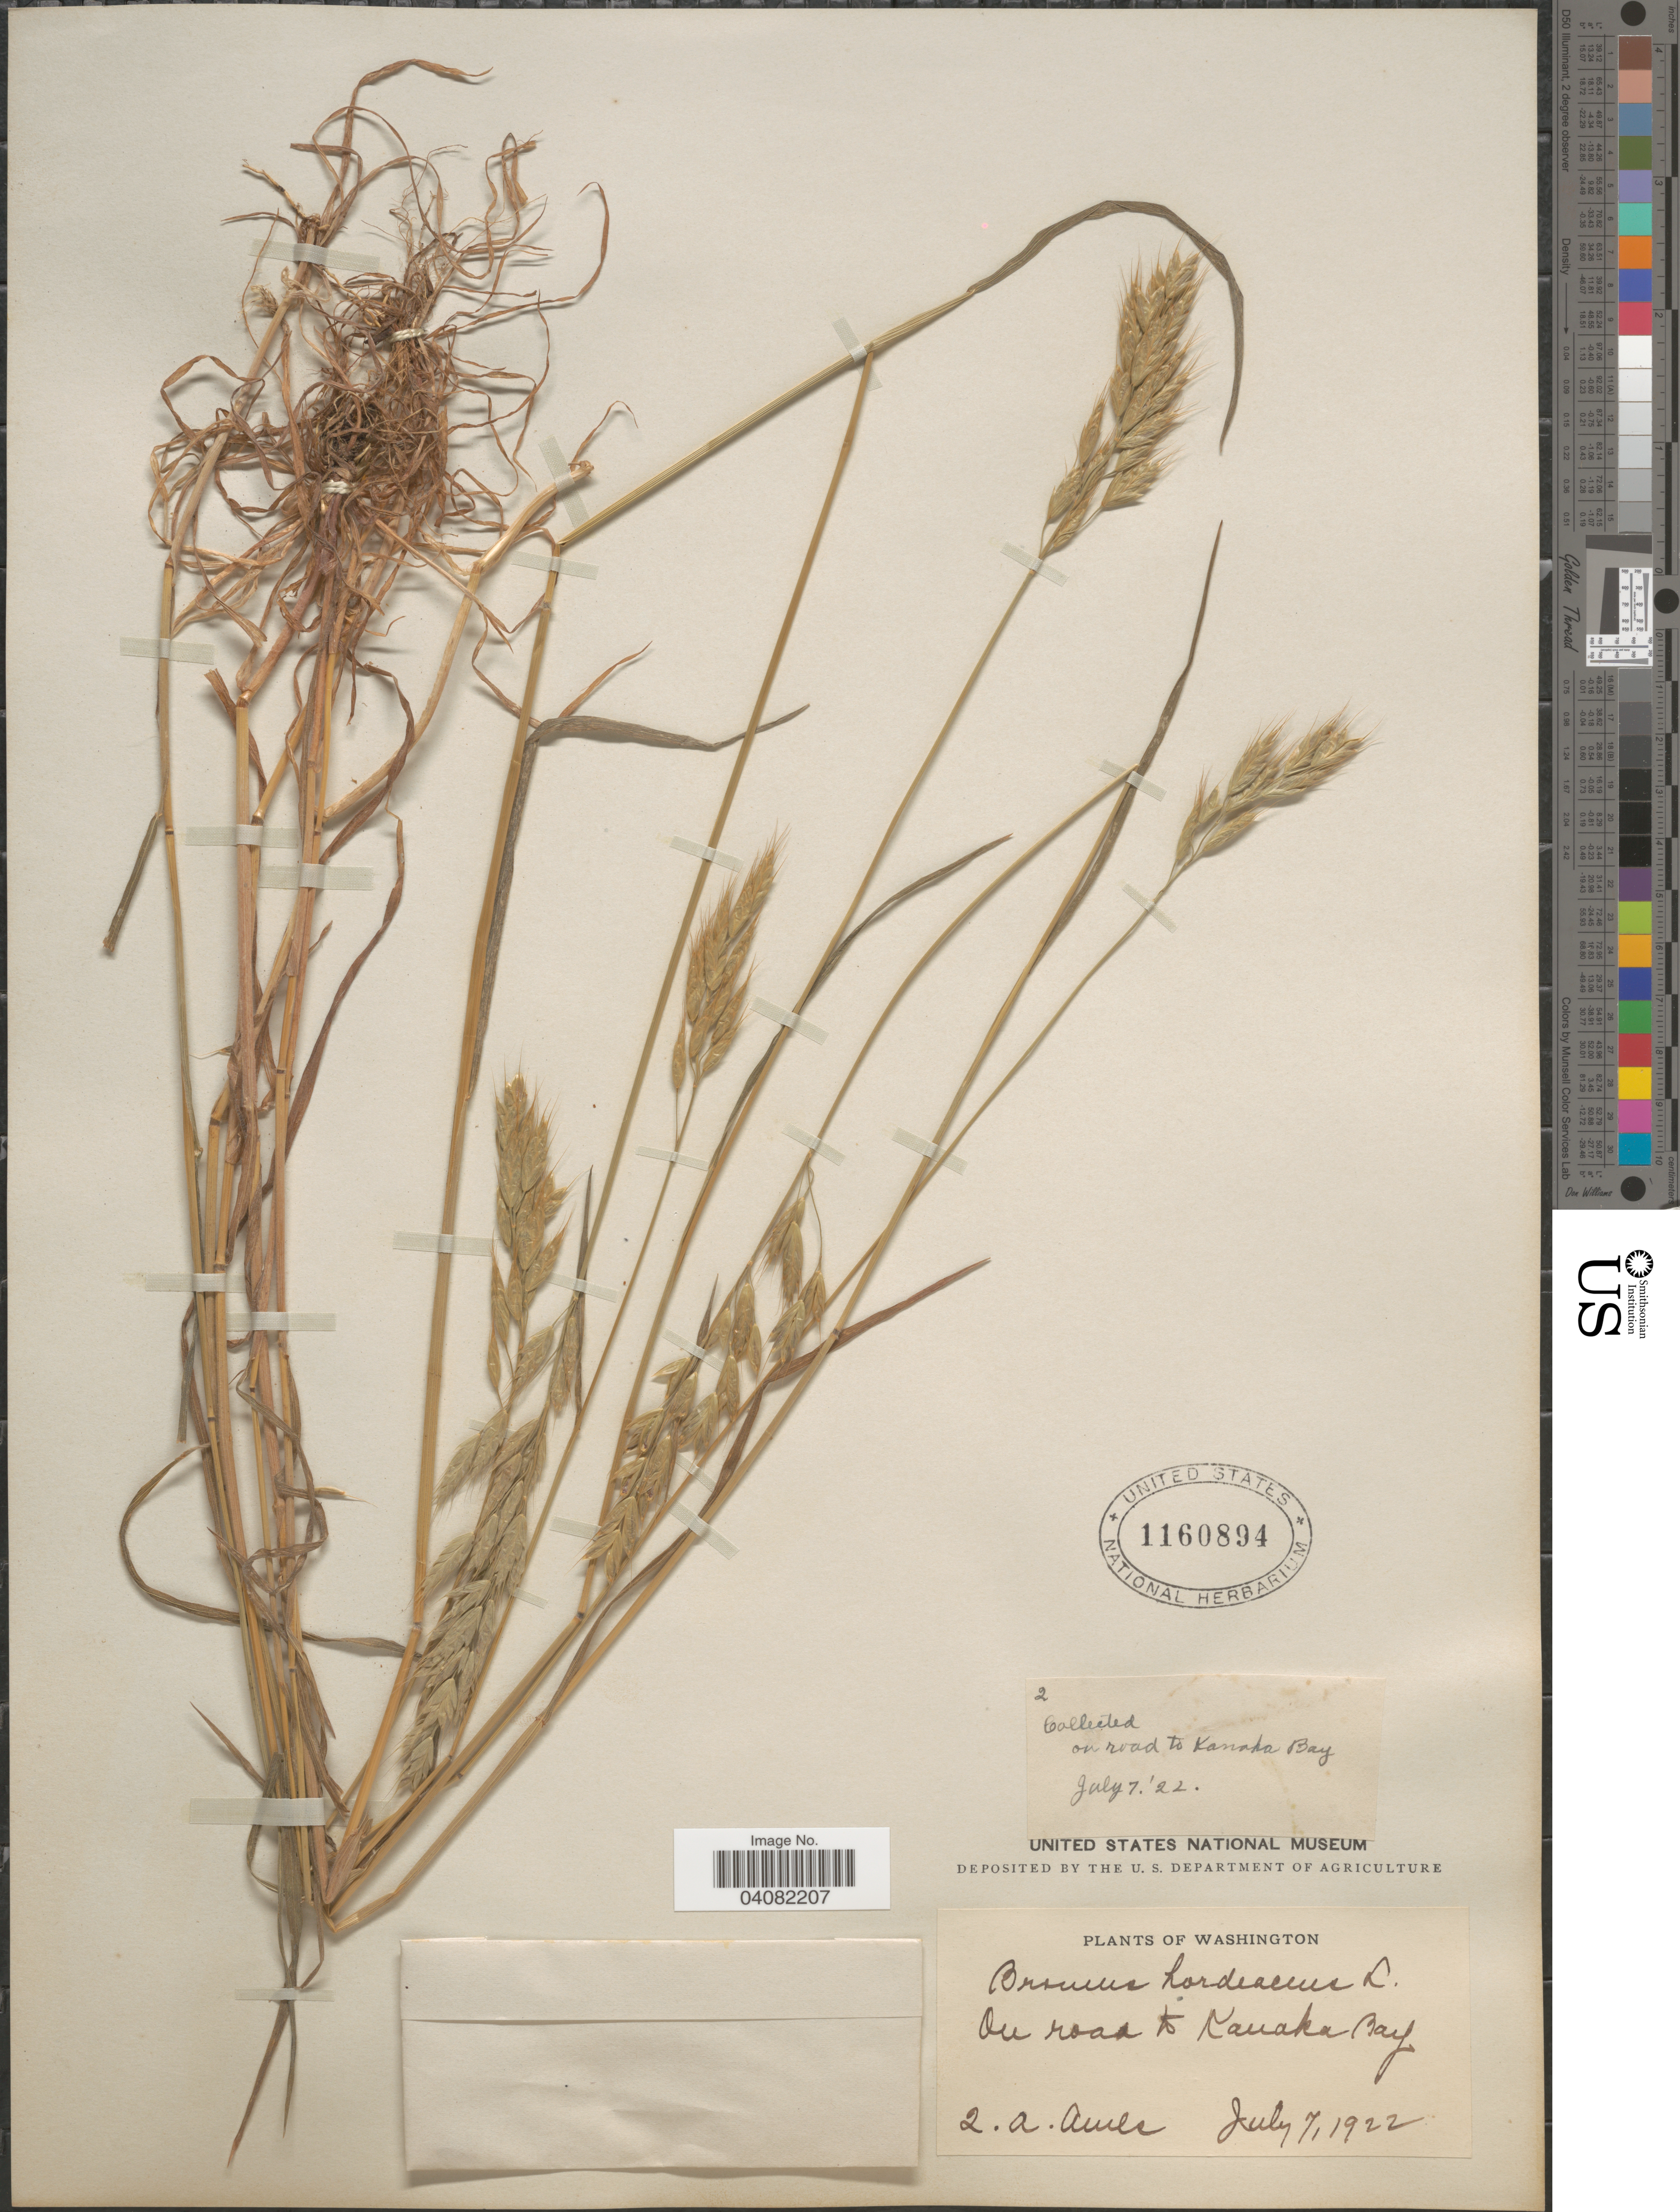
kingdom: Plantae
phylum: Tracheophyta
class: Liliopsida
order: Poales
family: Poaceae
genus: Bromus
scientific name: Bromus hordeaceus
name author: L.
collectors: A. Ames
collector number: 2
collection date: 1922-07-07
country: United States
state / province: Washington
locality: On road to Kanaka Bay.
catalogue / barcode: US 1160894